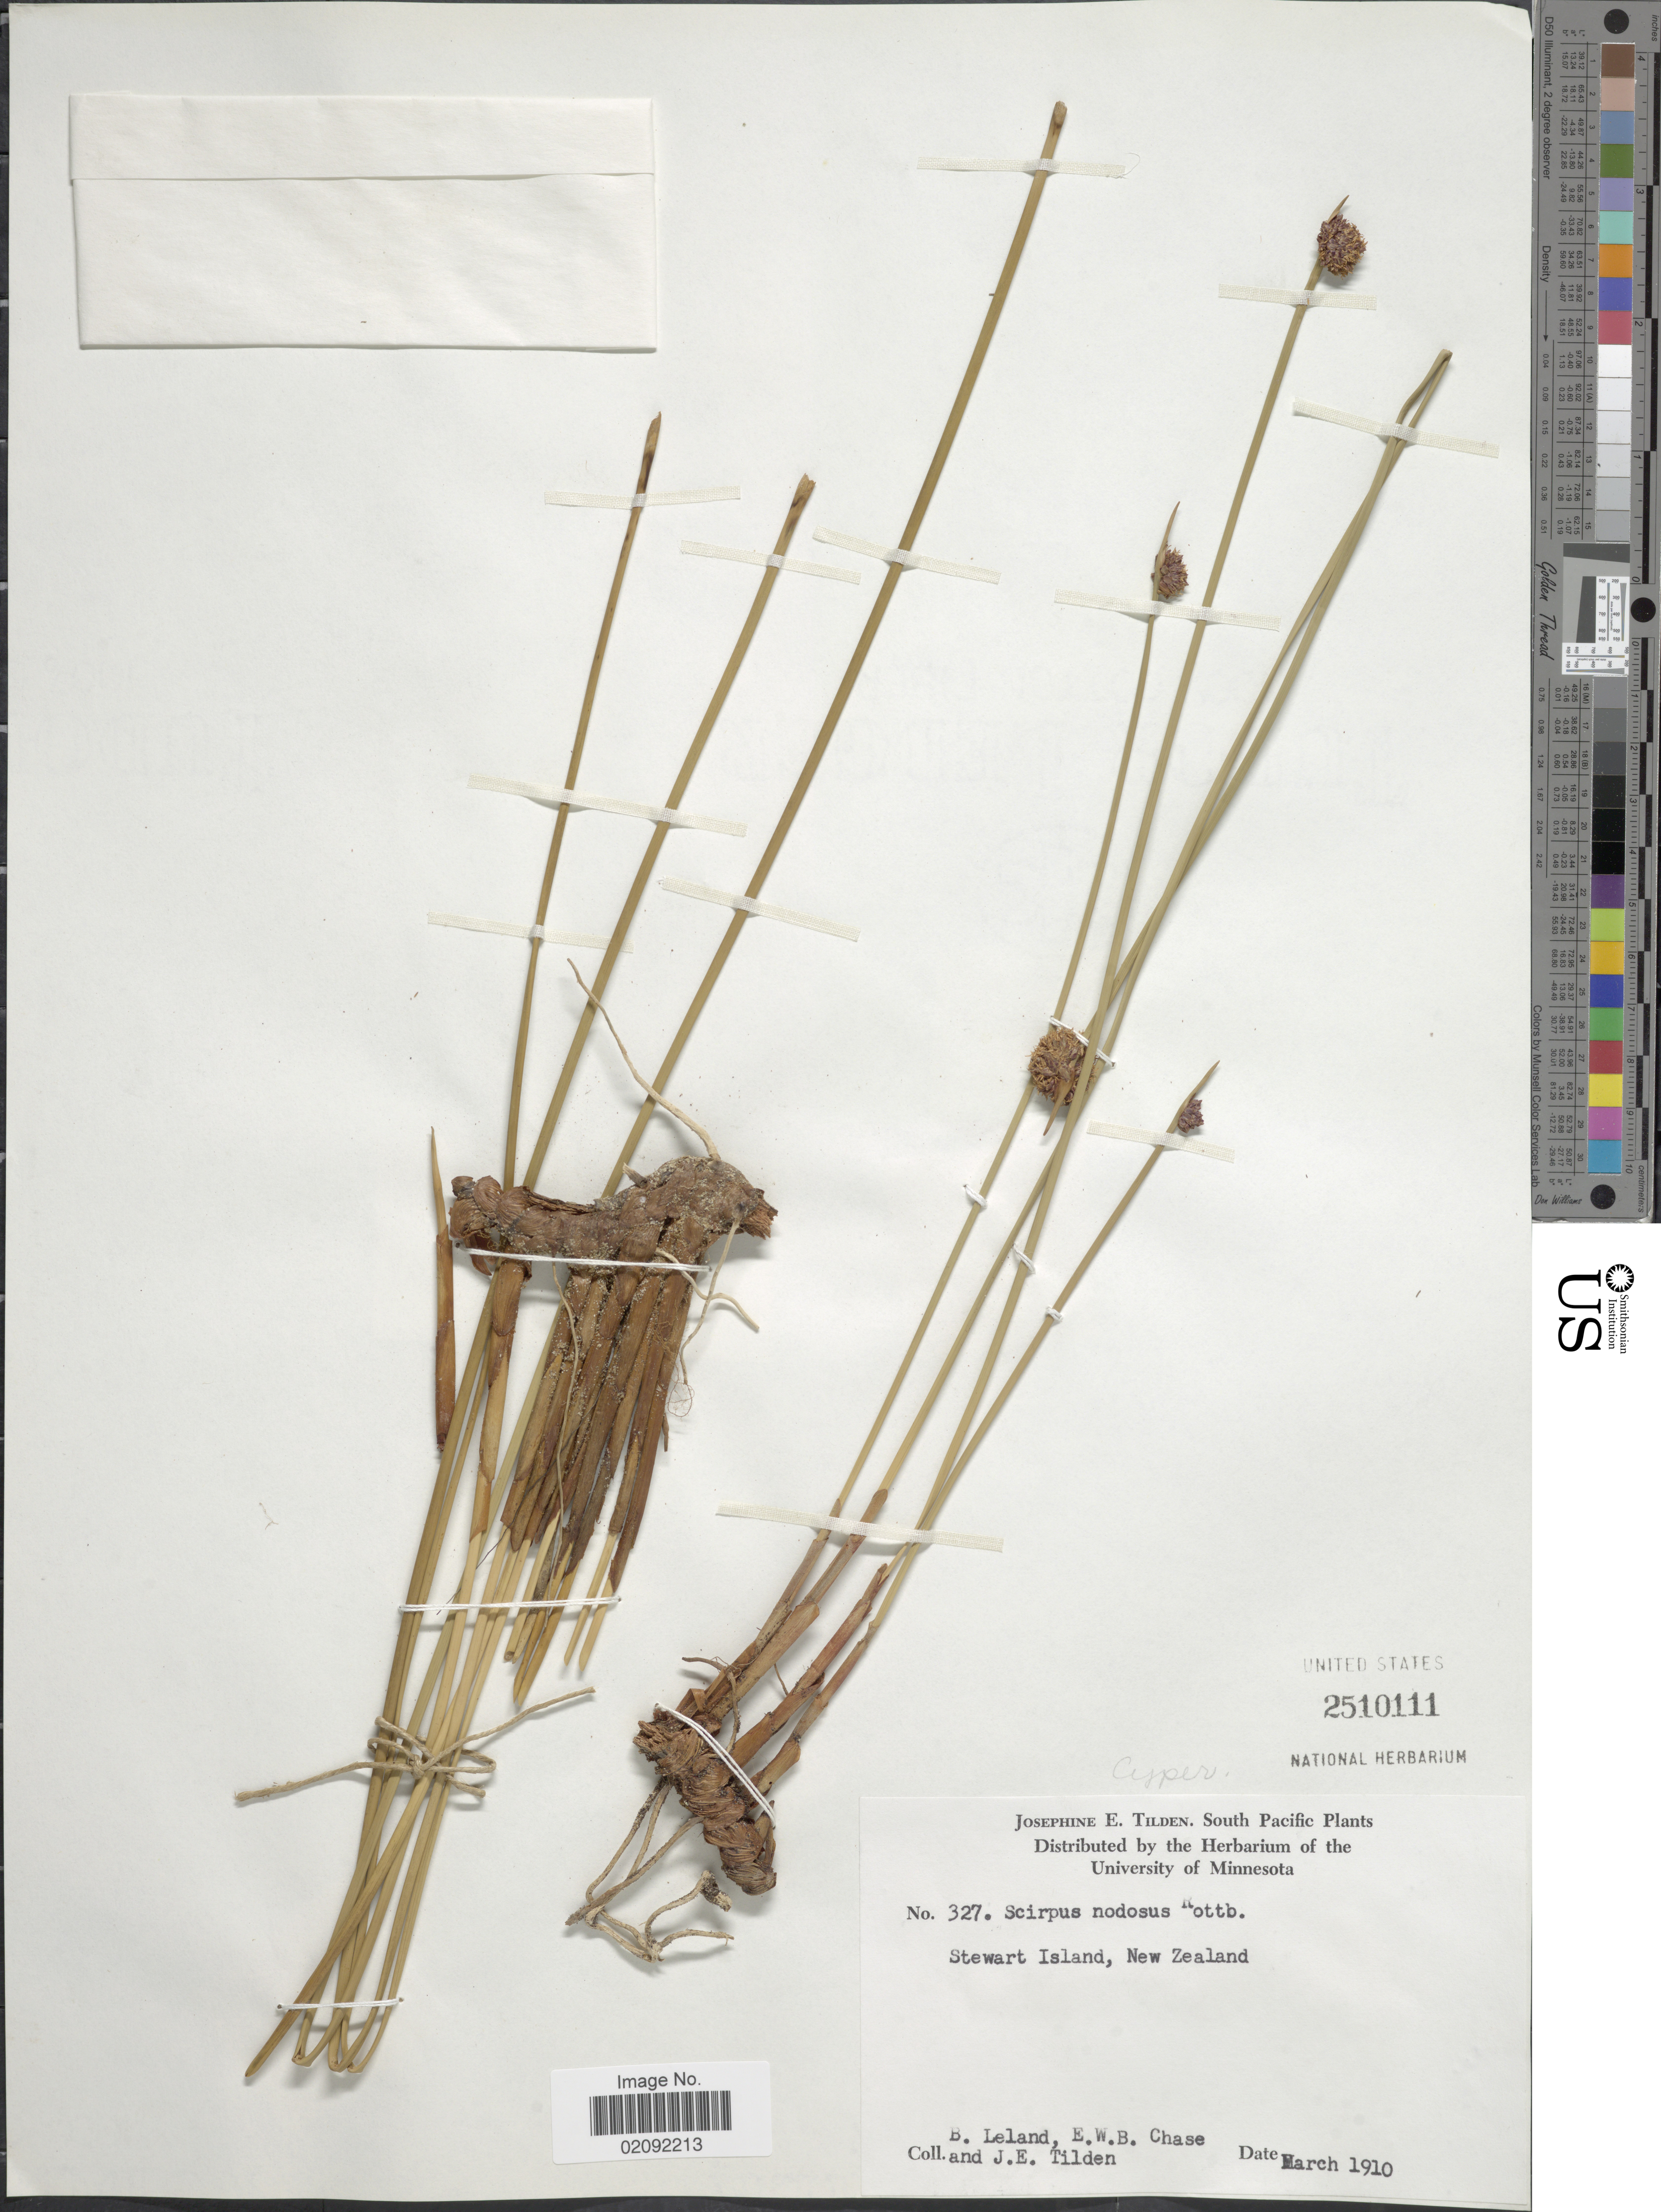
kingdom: Plantae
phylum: Tracheophyta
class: Liliopsida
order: Poales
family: Cyperaceae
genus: Ficinia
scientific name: Ficinia nodosa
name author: (Rottb.) Goetgh. et al.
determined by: Strong, Mark T., (BOT), Smithsonian Institution - National Museum of Natural History (UNITED STATES)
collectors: B. Leland, E. W. Chase & J. E. Tilden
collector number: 327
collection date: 1910-03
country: New Zealand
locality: South Pacific, Stewart Island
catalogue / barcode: US 2510111